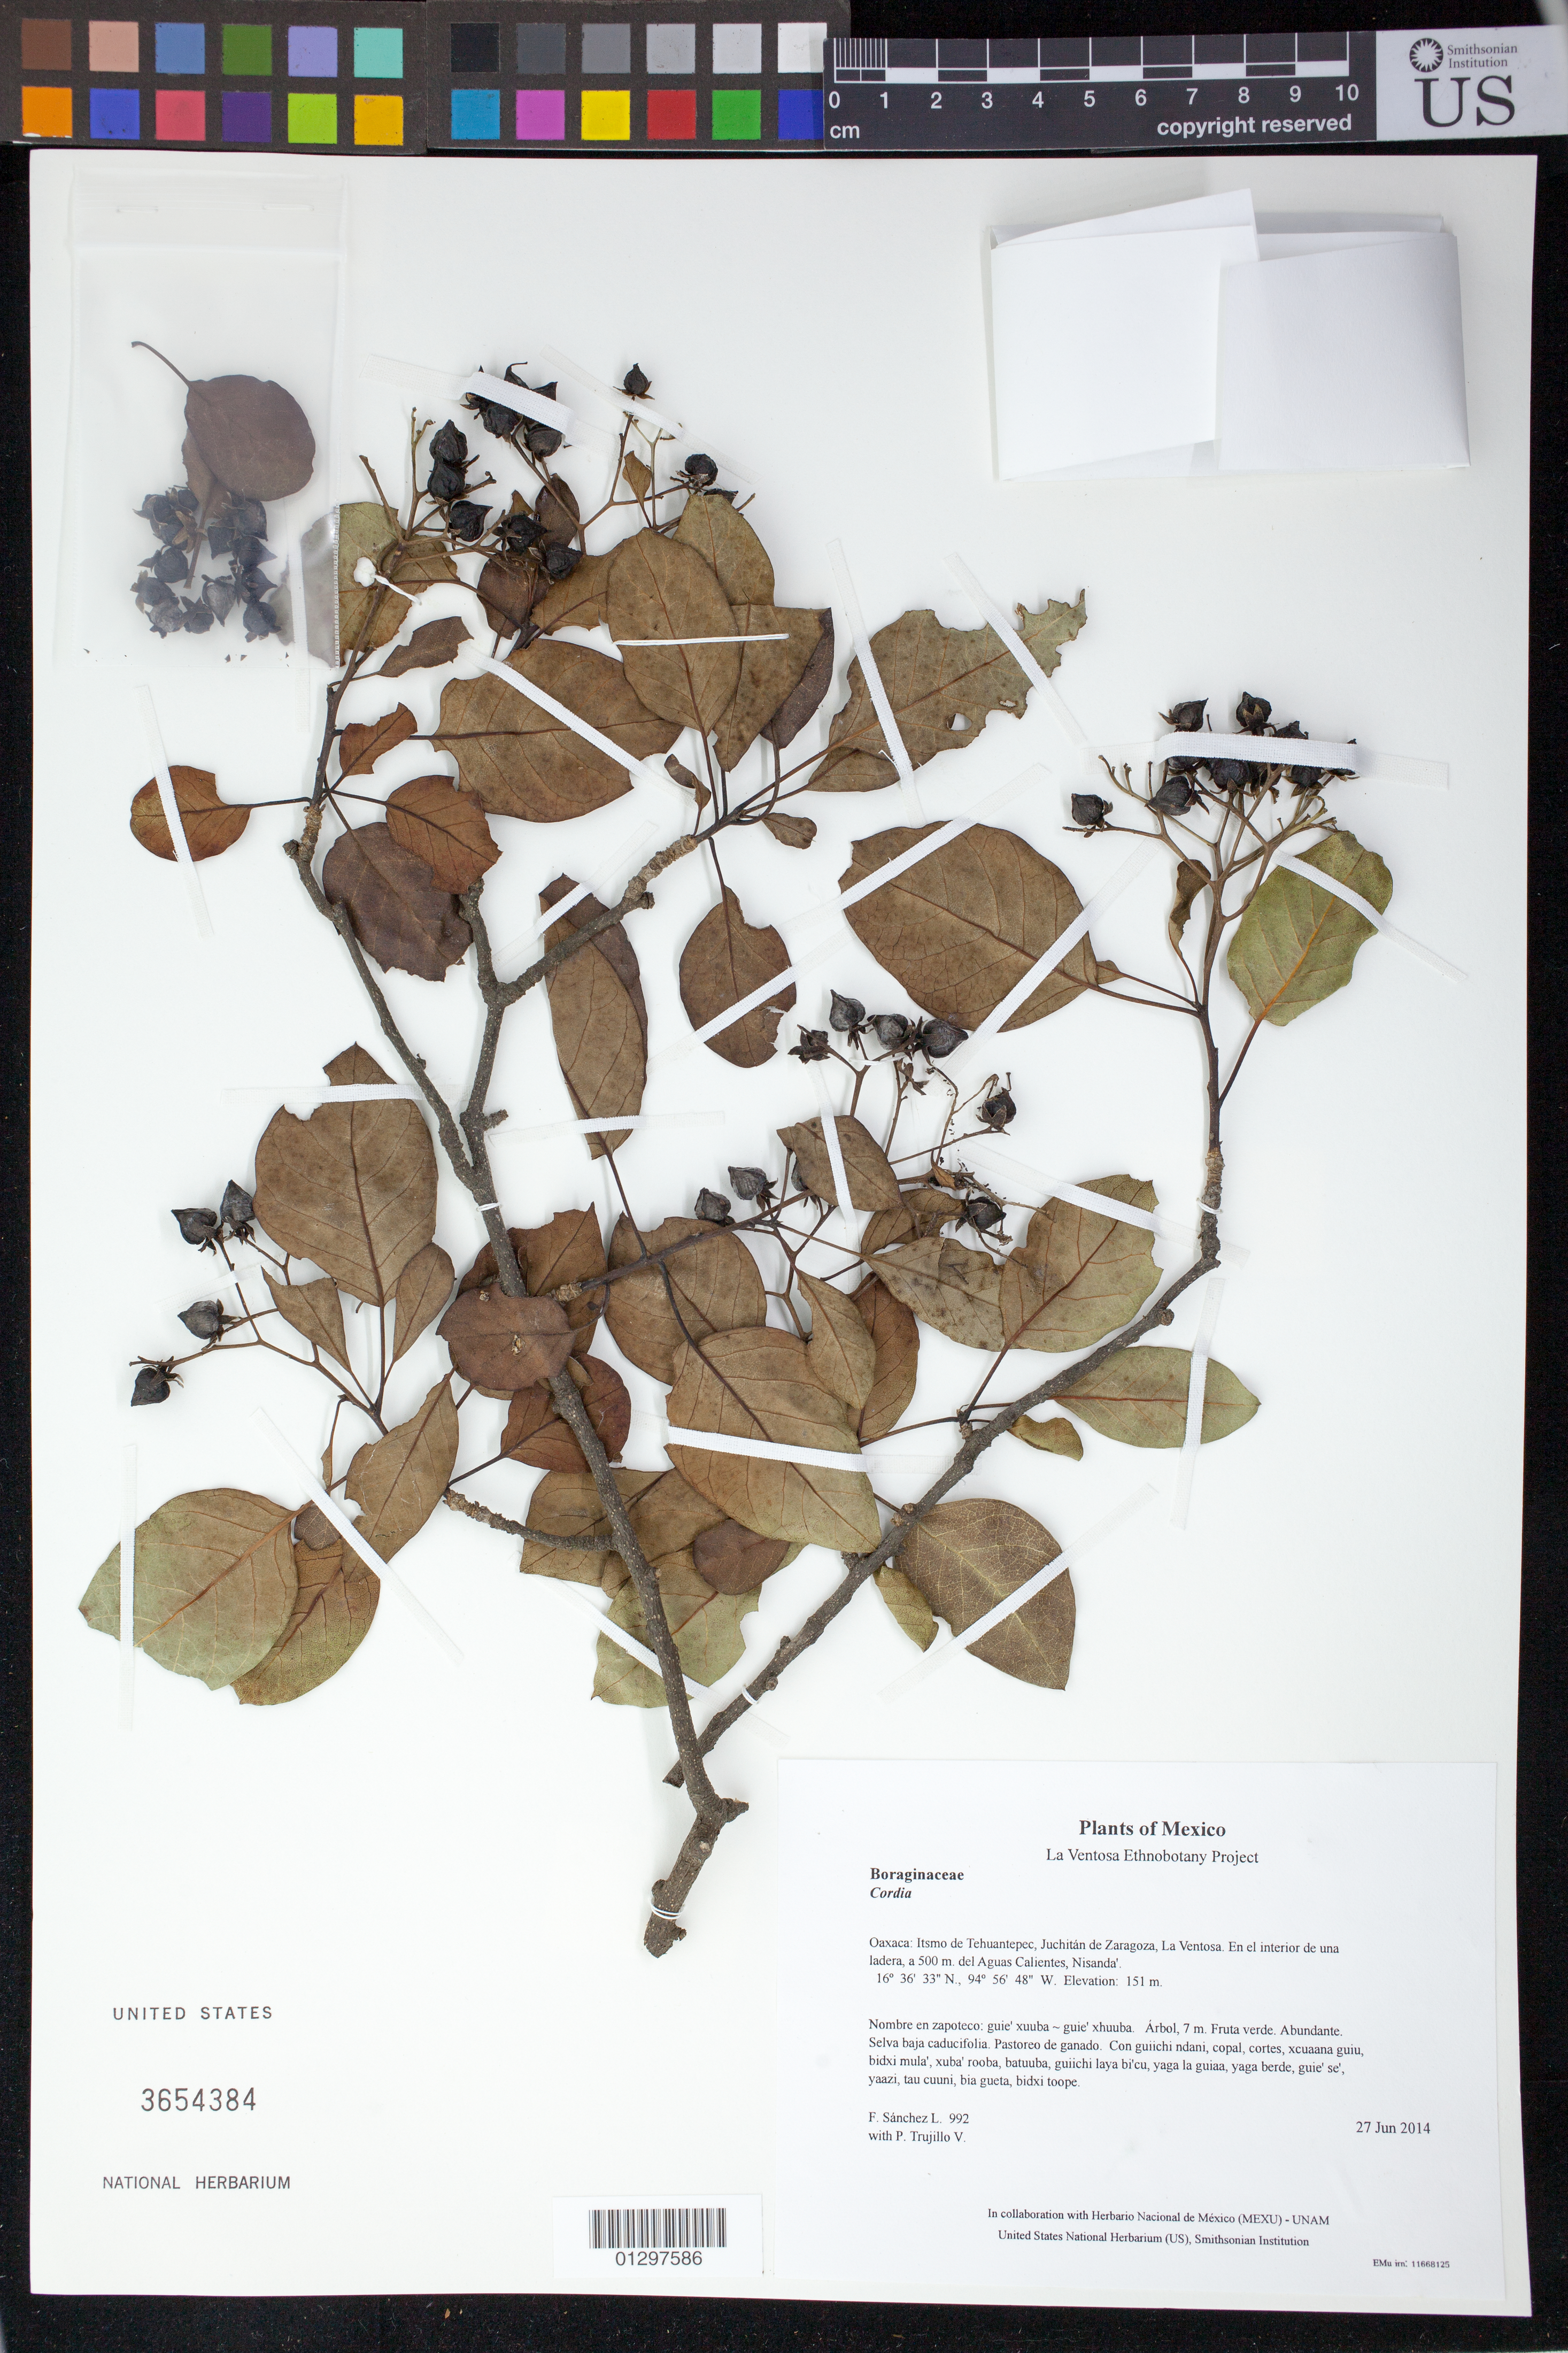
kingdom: Plantae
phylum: Tracheophyta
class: Magnoliopsida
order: Boraginales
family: Ehretiaceae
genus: Bourreria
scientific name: Bourreria purpusii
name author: Brandegee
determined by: Velasco G., Kenia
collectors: F. Sánchez L. & P. Trujillo V.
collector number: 992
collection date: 2014-06-27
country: Mexico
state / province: Oaxaca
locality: Itsmo de Tehuantepec, Juchitán de Zaragoza, La Ventosa. En el interior de una ladera, a 500 m. del Aguas Calientes, Nisanda'.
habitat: Selva baja caducifolia. Pastoreo de ganado.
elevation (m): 151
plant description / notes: JEBOT, MEXU, SERO, US; Yaga. 7 m. Cuaananaxhi naga'. Stale.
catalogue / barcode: US 3654384